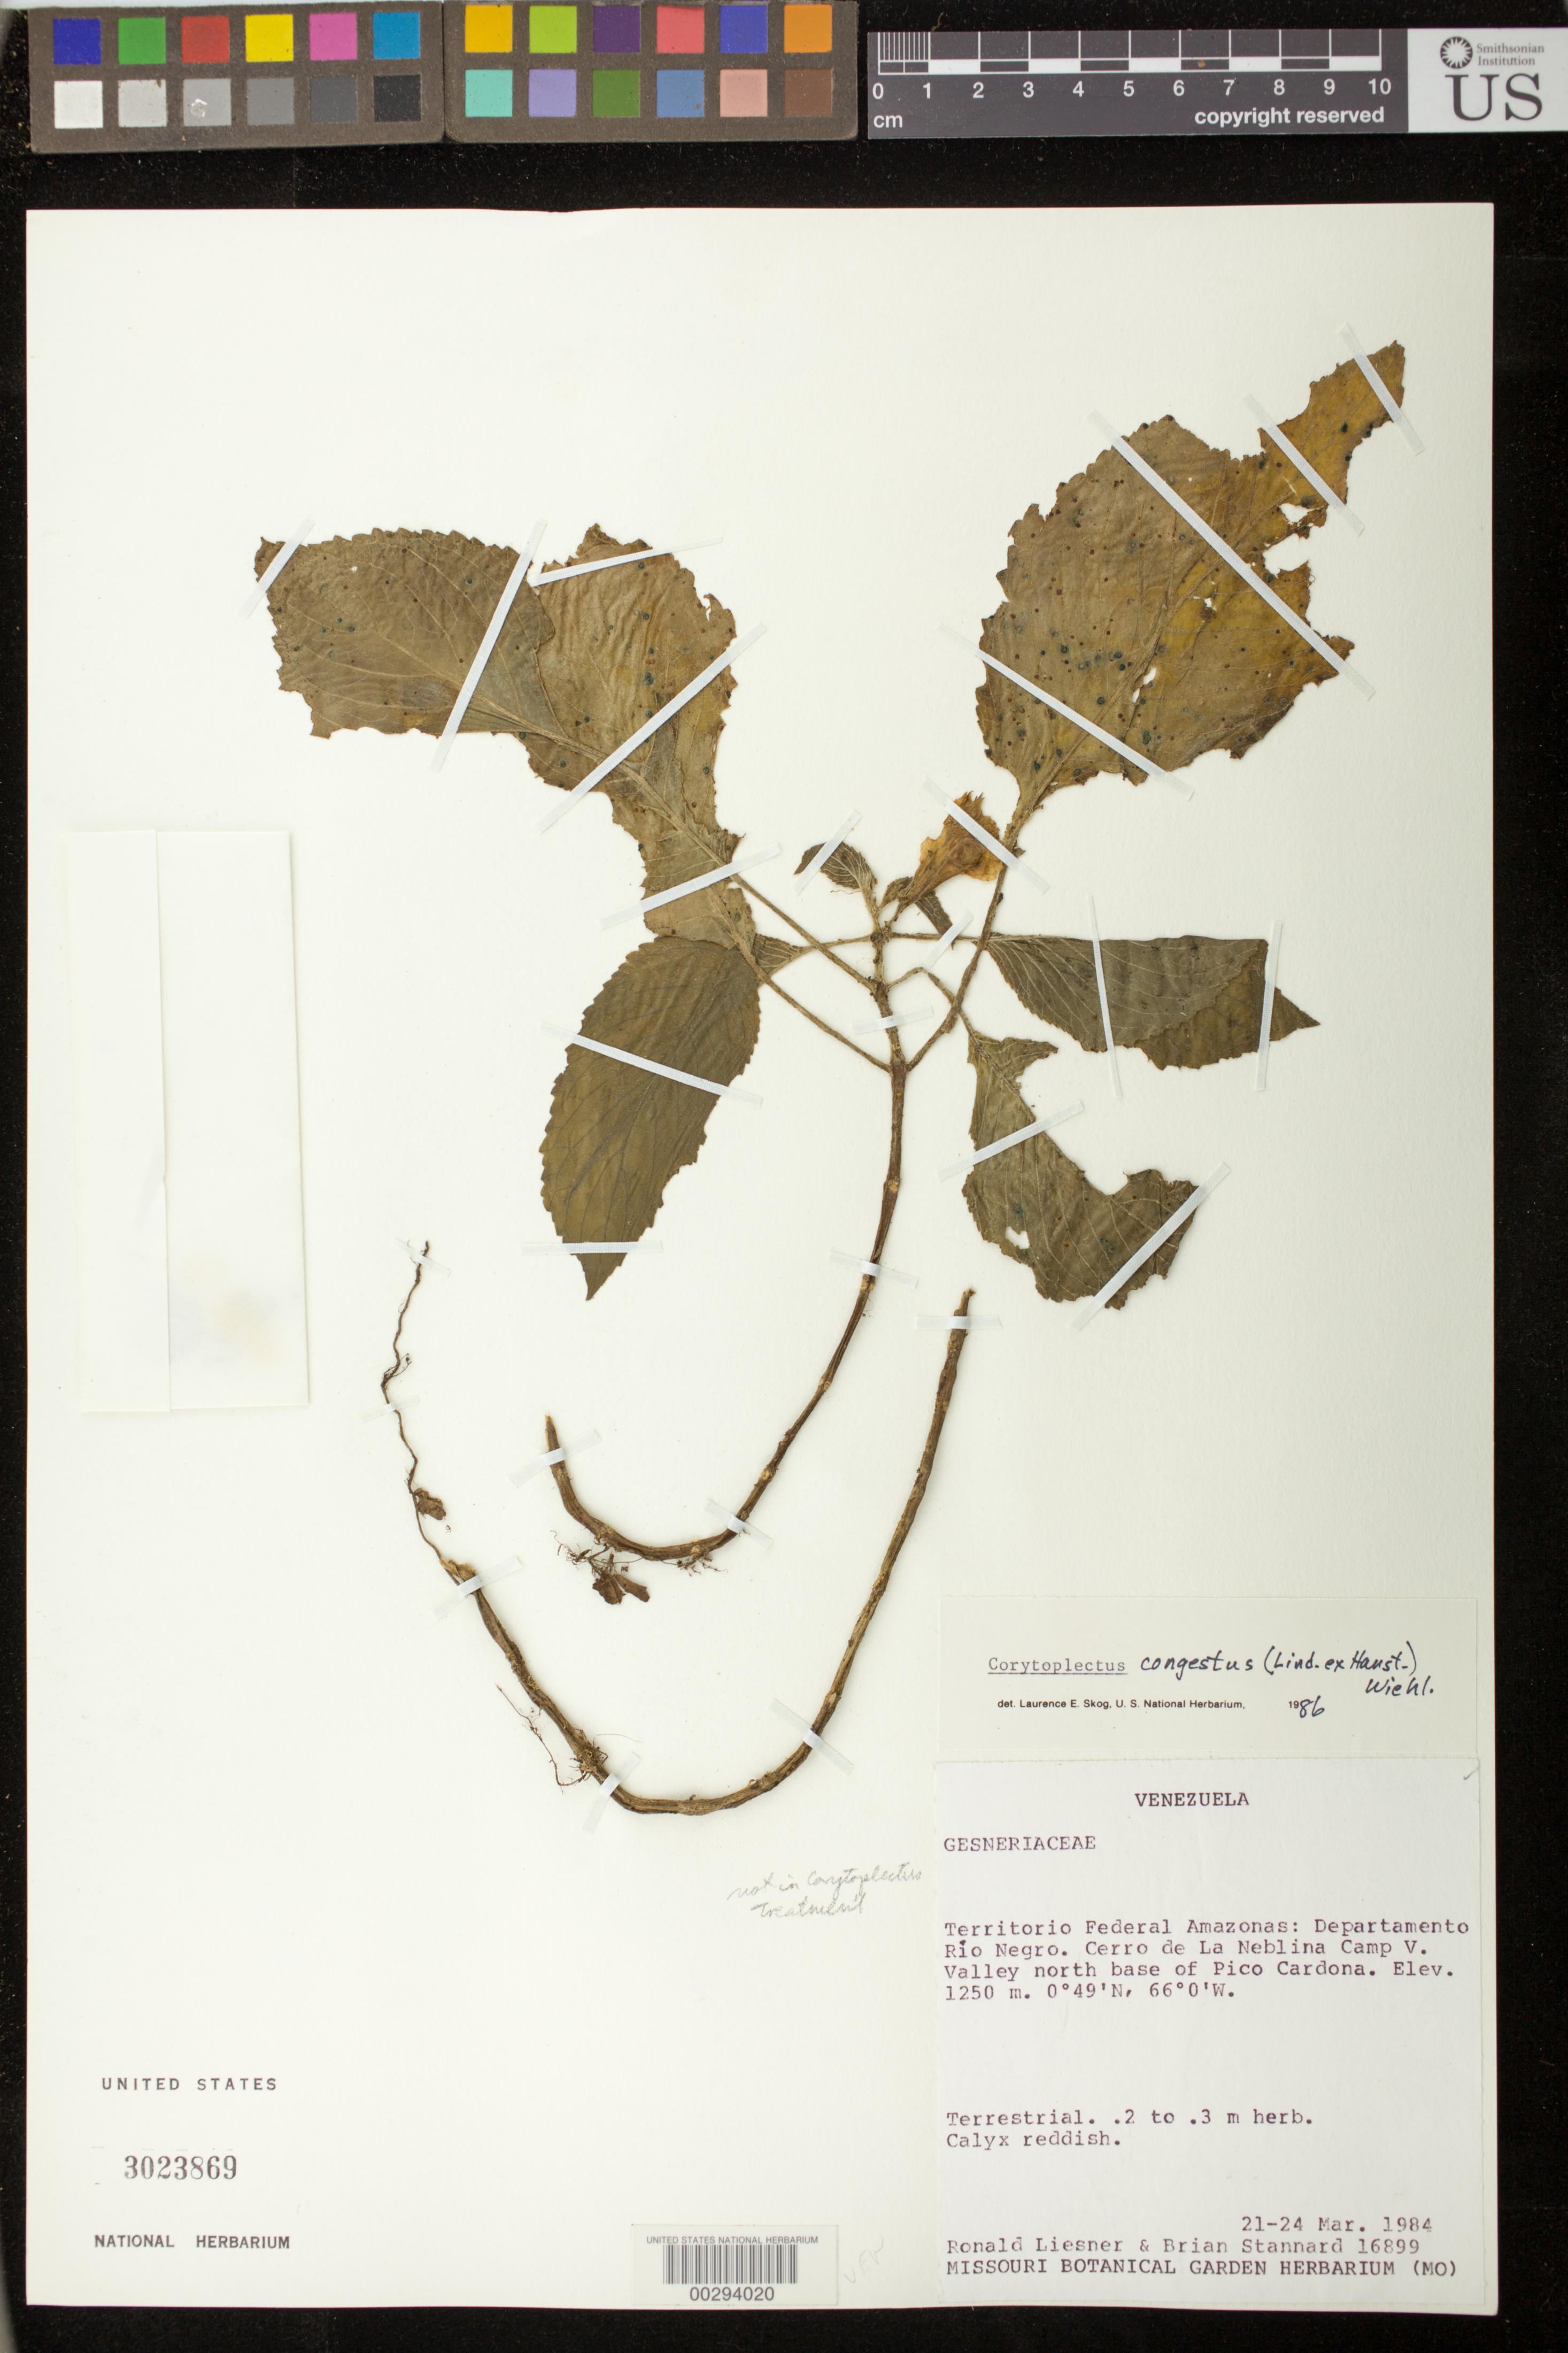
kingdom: Plantae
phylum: Tracheophyta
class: Magnoliopsida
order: Lamiales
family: Gesneriaceae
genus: Corytoplectus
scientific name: Corytoplectus congestus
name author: (Linden ex Hanst.) Wiehler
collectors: R. L. Liesner & B. L. Stannard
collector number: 16899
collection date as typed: Mar 1984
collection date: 1984-03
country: Venezuela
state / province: Amazonas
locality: Rio Negro Dept., Cerro de la Neblina camp V, valley N base of Pico Cardona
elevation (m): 1250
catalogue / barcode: US 3023869